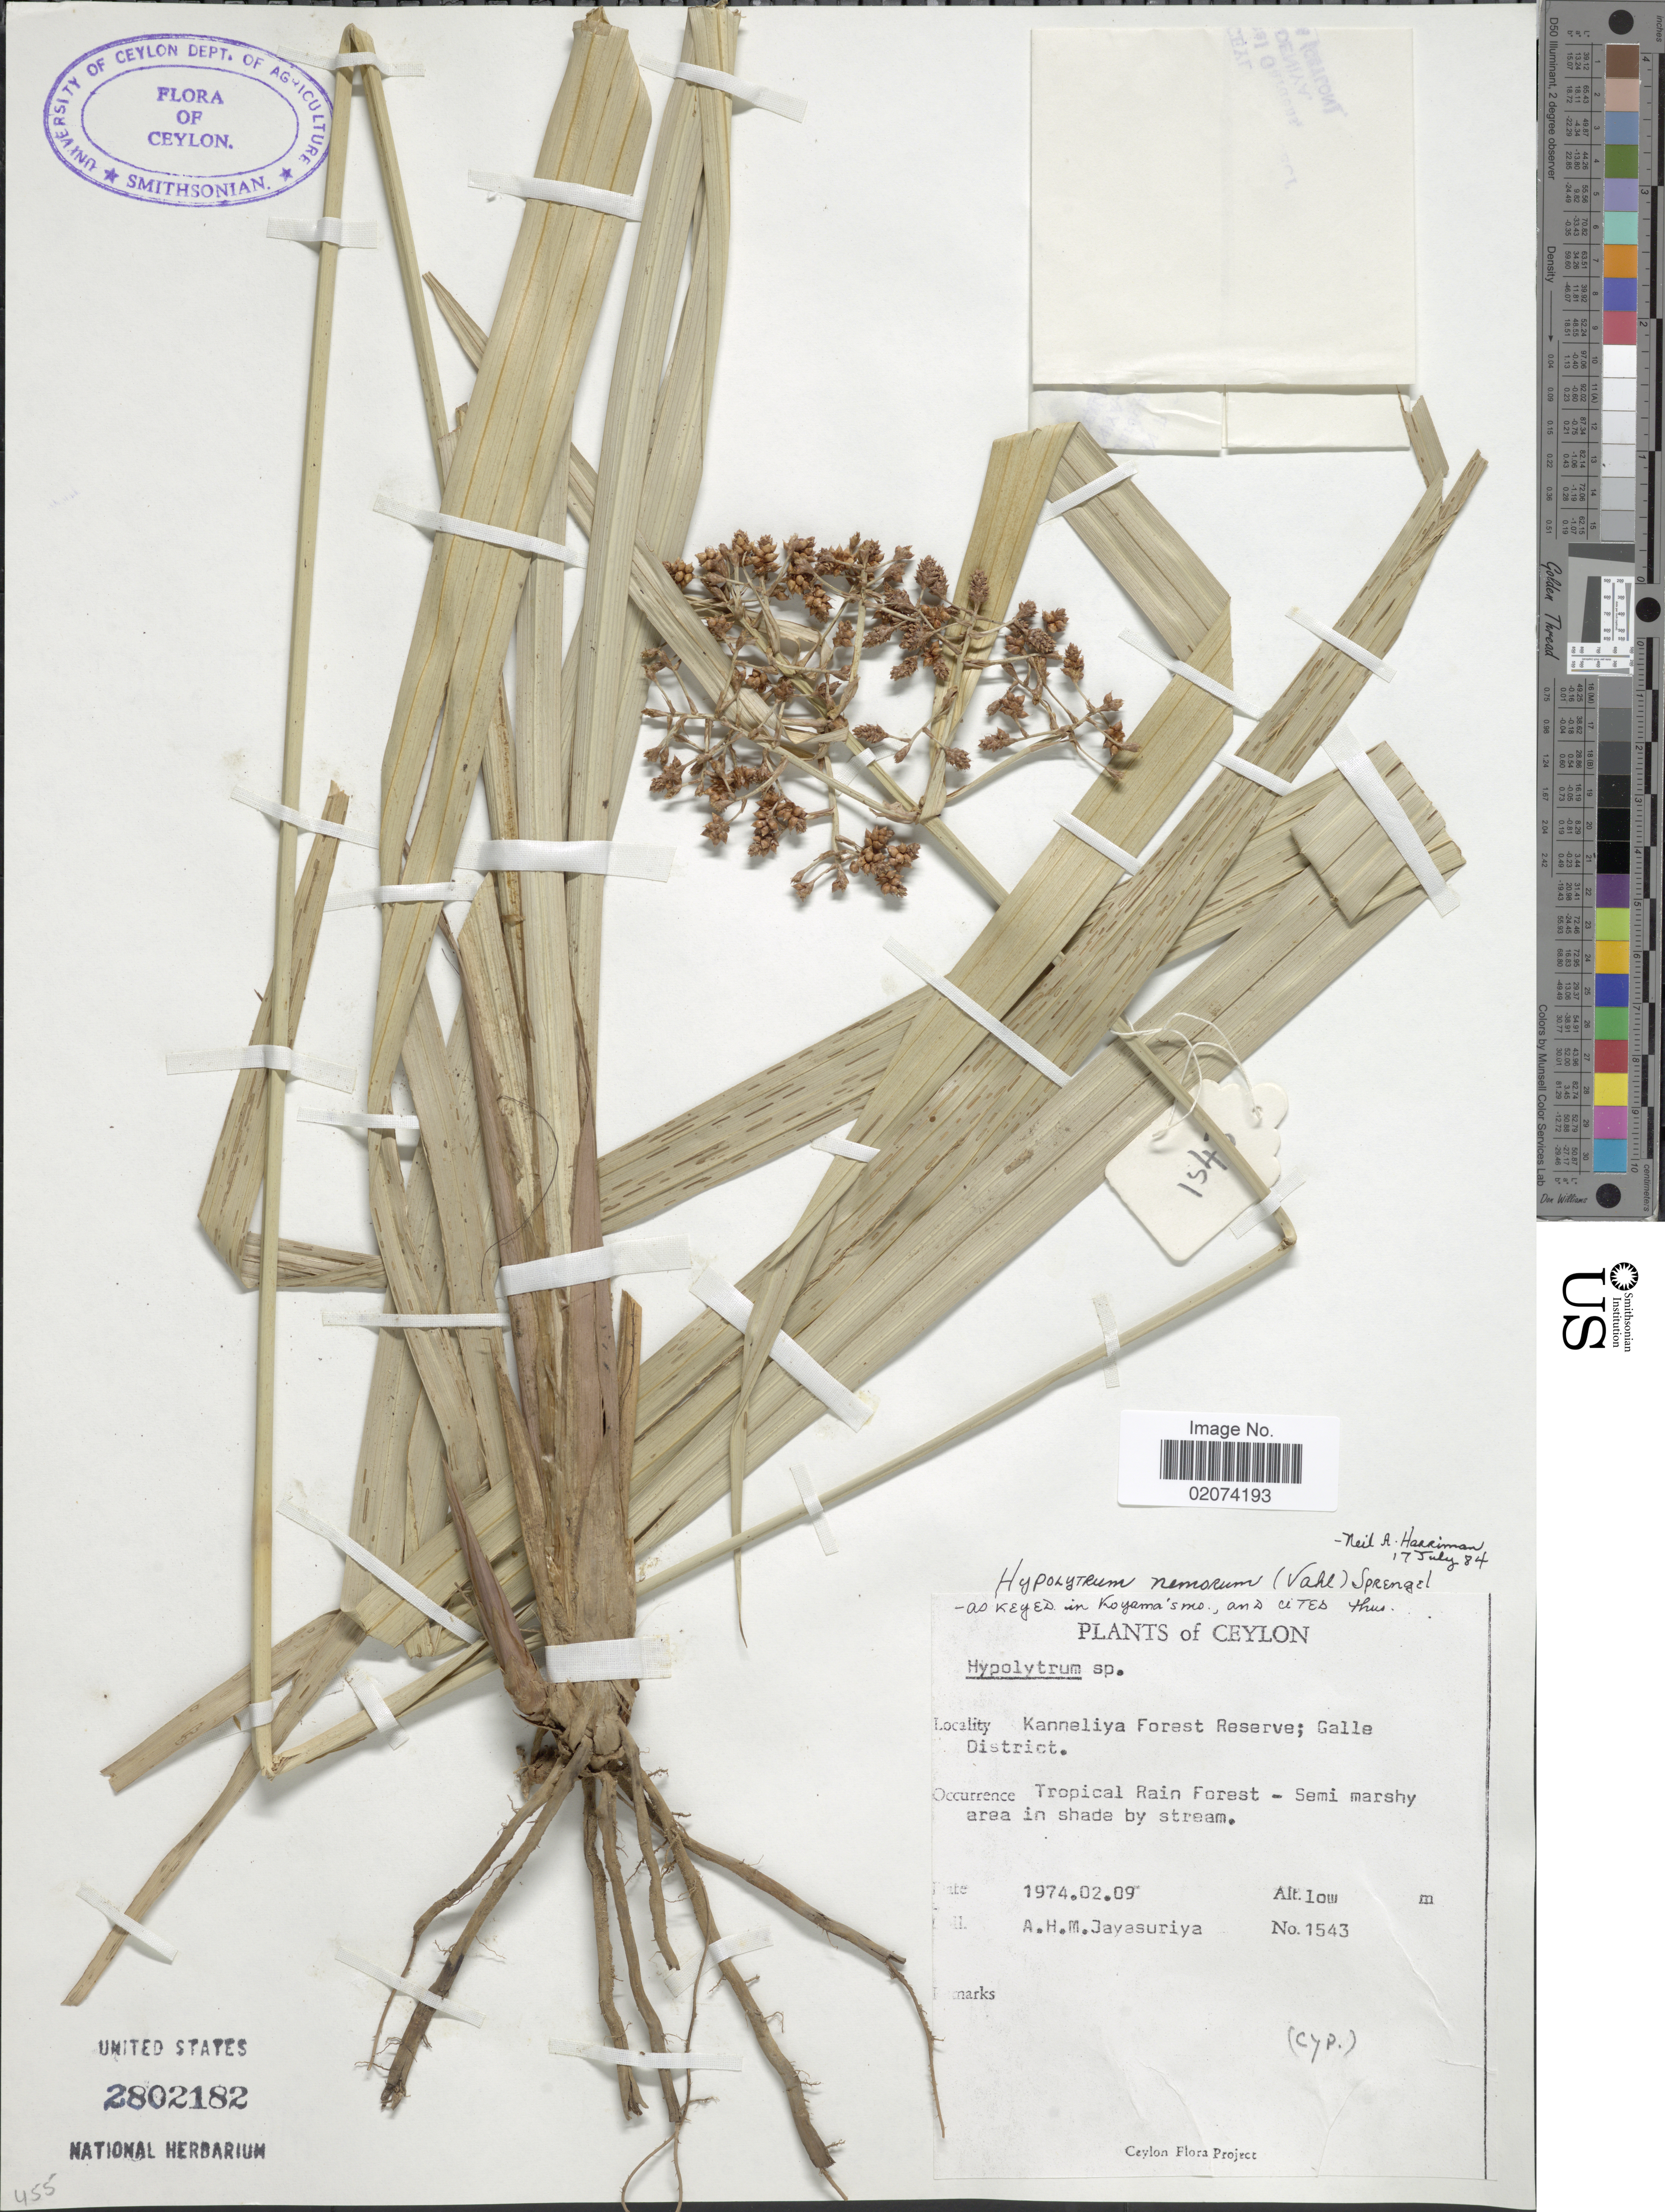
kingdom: Plantae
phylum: Tracheophyta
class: Liliopsida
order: Poales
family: Cyperaceae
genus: Hypolytrum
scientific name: Hypolytrum nemorum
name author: (Vahl) Spreng.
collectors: A. Jayasuriya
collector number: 1542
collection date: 1974-02-09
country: Sri Lanka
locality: Ceylon. Kanneliya Forest Reserve; Galle District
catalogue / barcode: US 2802182